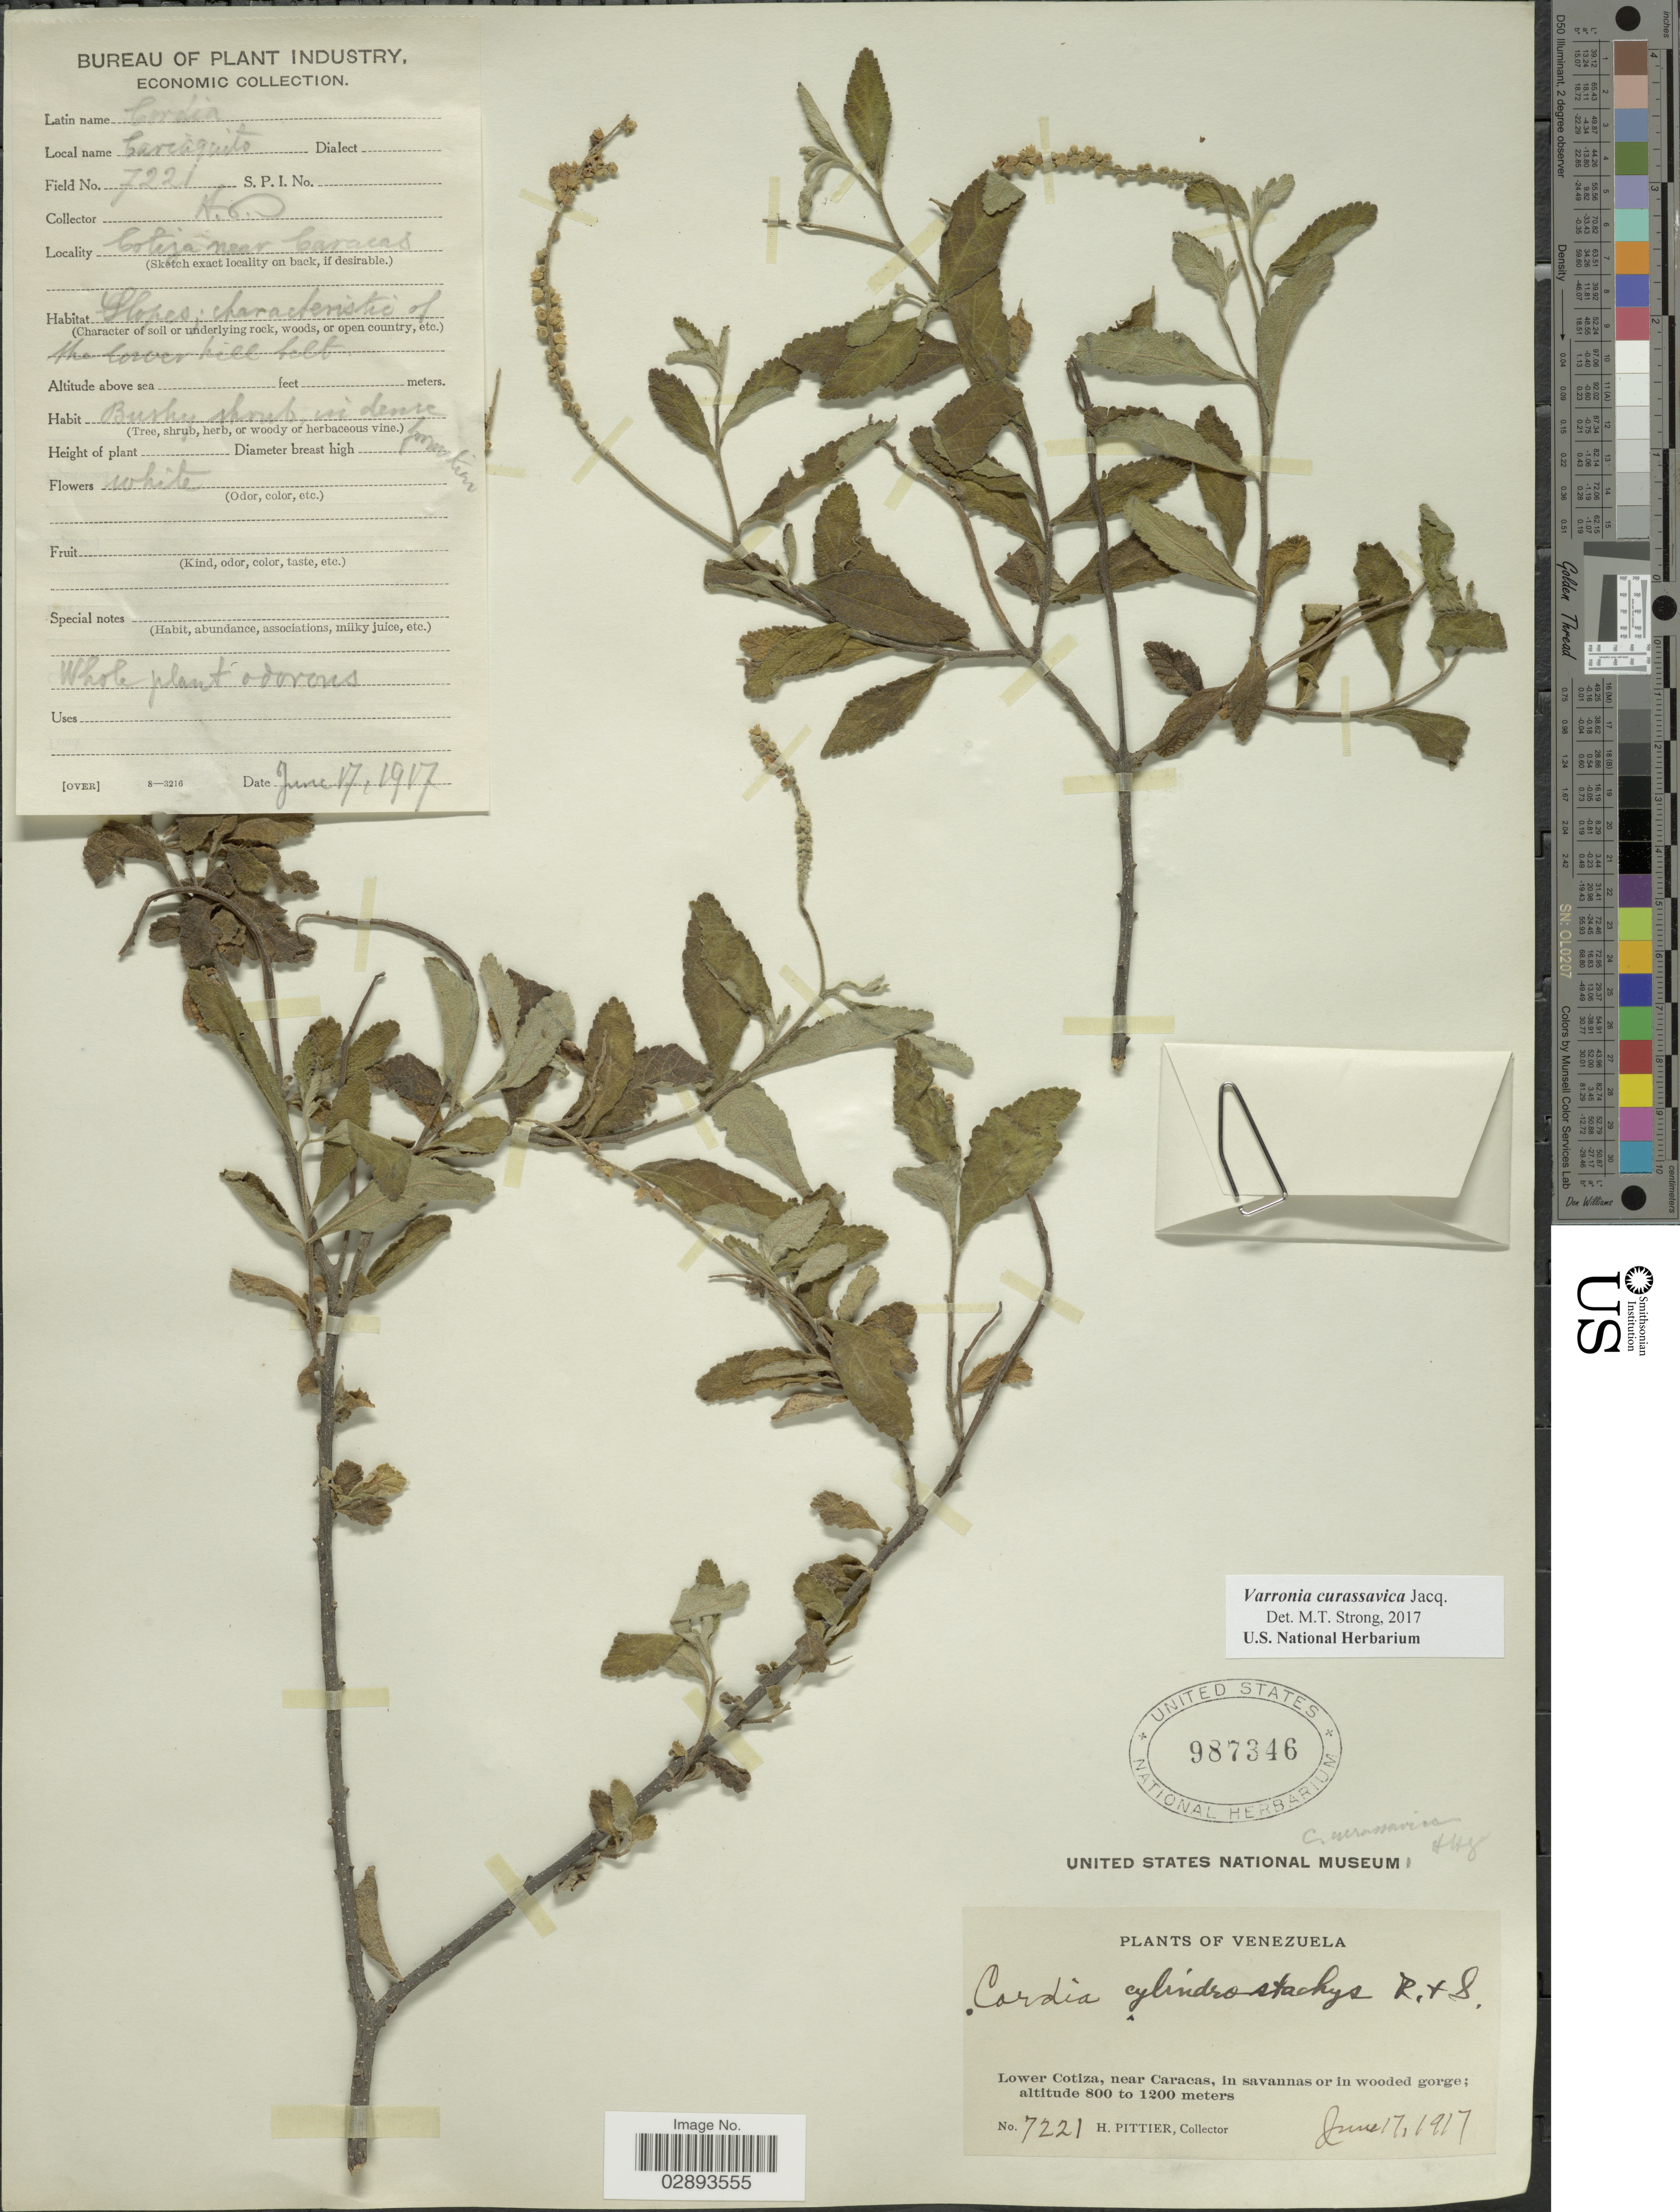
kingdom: Plantae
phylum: Tracheophyta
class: Magnoliopsida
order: Boraginales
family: Cordiaceae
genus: Varronia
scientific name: Varronia curassavica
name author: Jacq.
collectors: H. F. Pittier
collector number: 7221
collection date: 1917-06-17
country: Venezuela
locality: Lower Cotiza, near Caracas, in savannas or in wooded gorge. Cotiza near Caracas.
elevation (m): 800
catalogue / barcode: US 987346